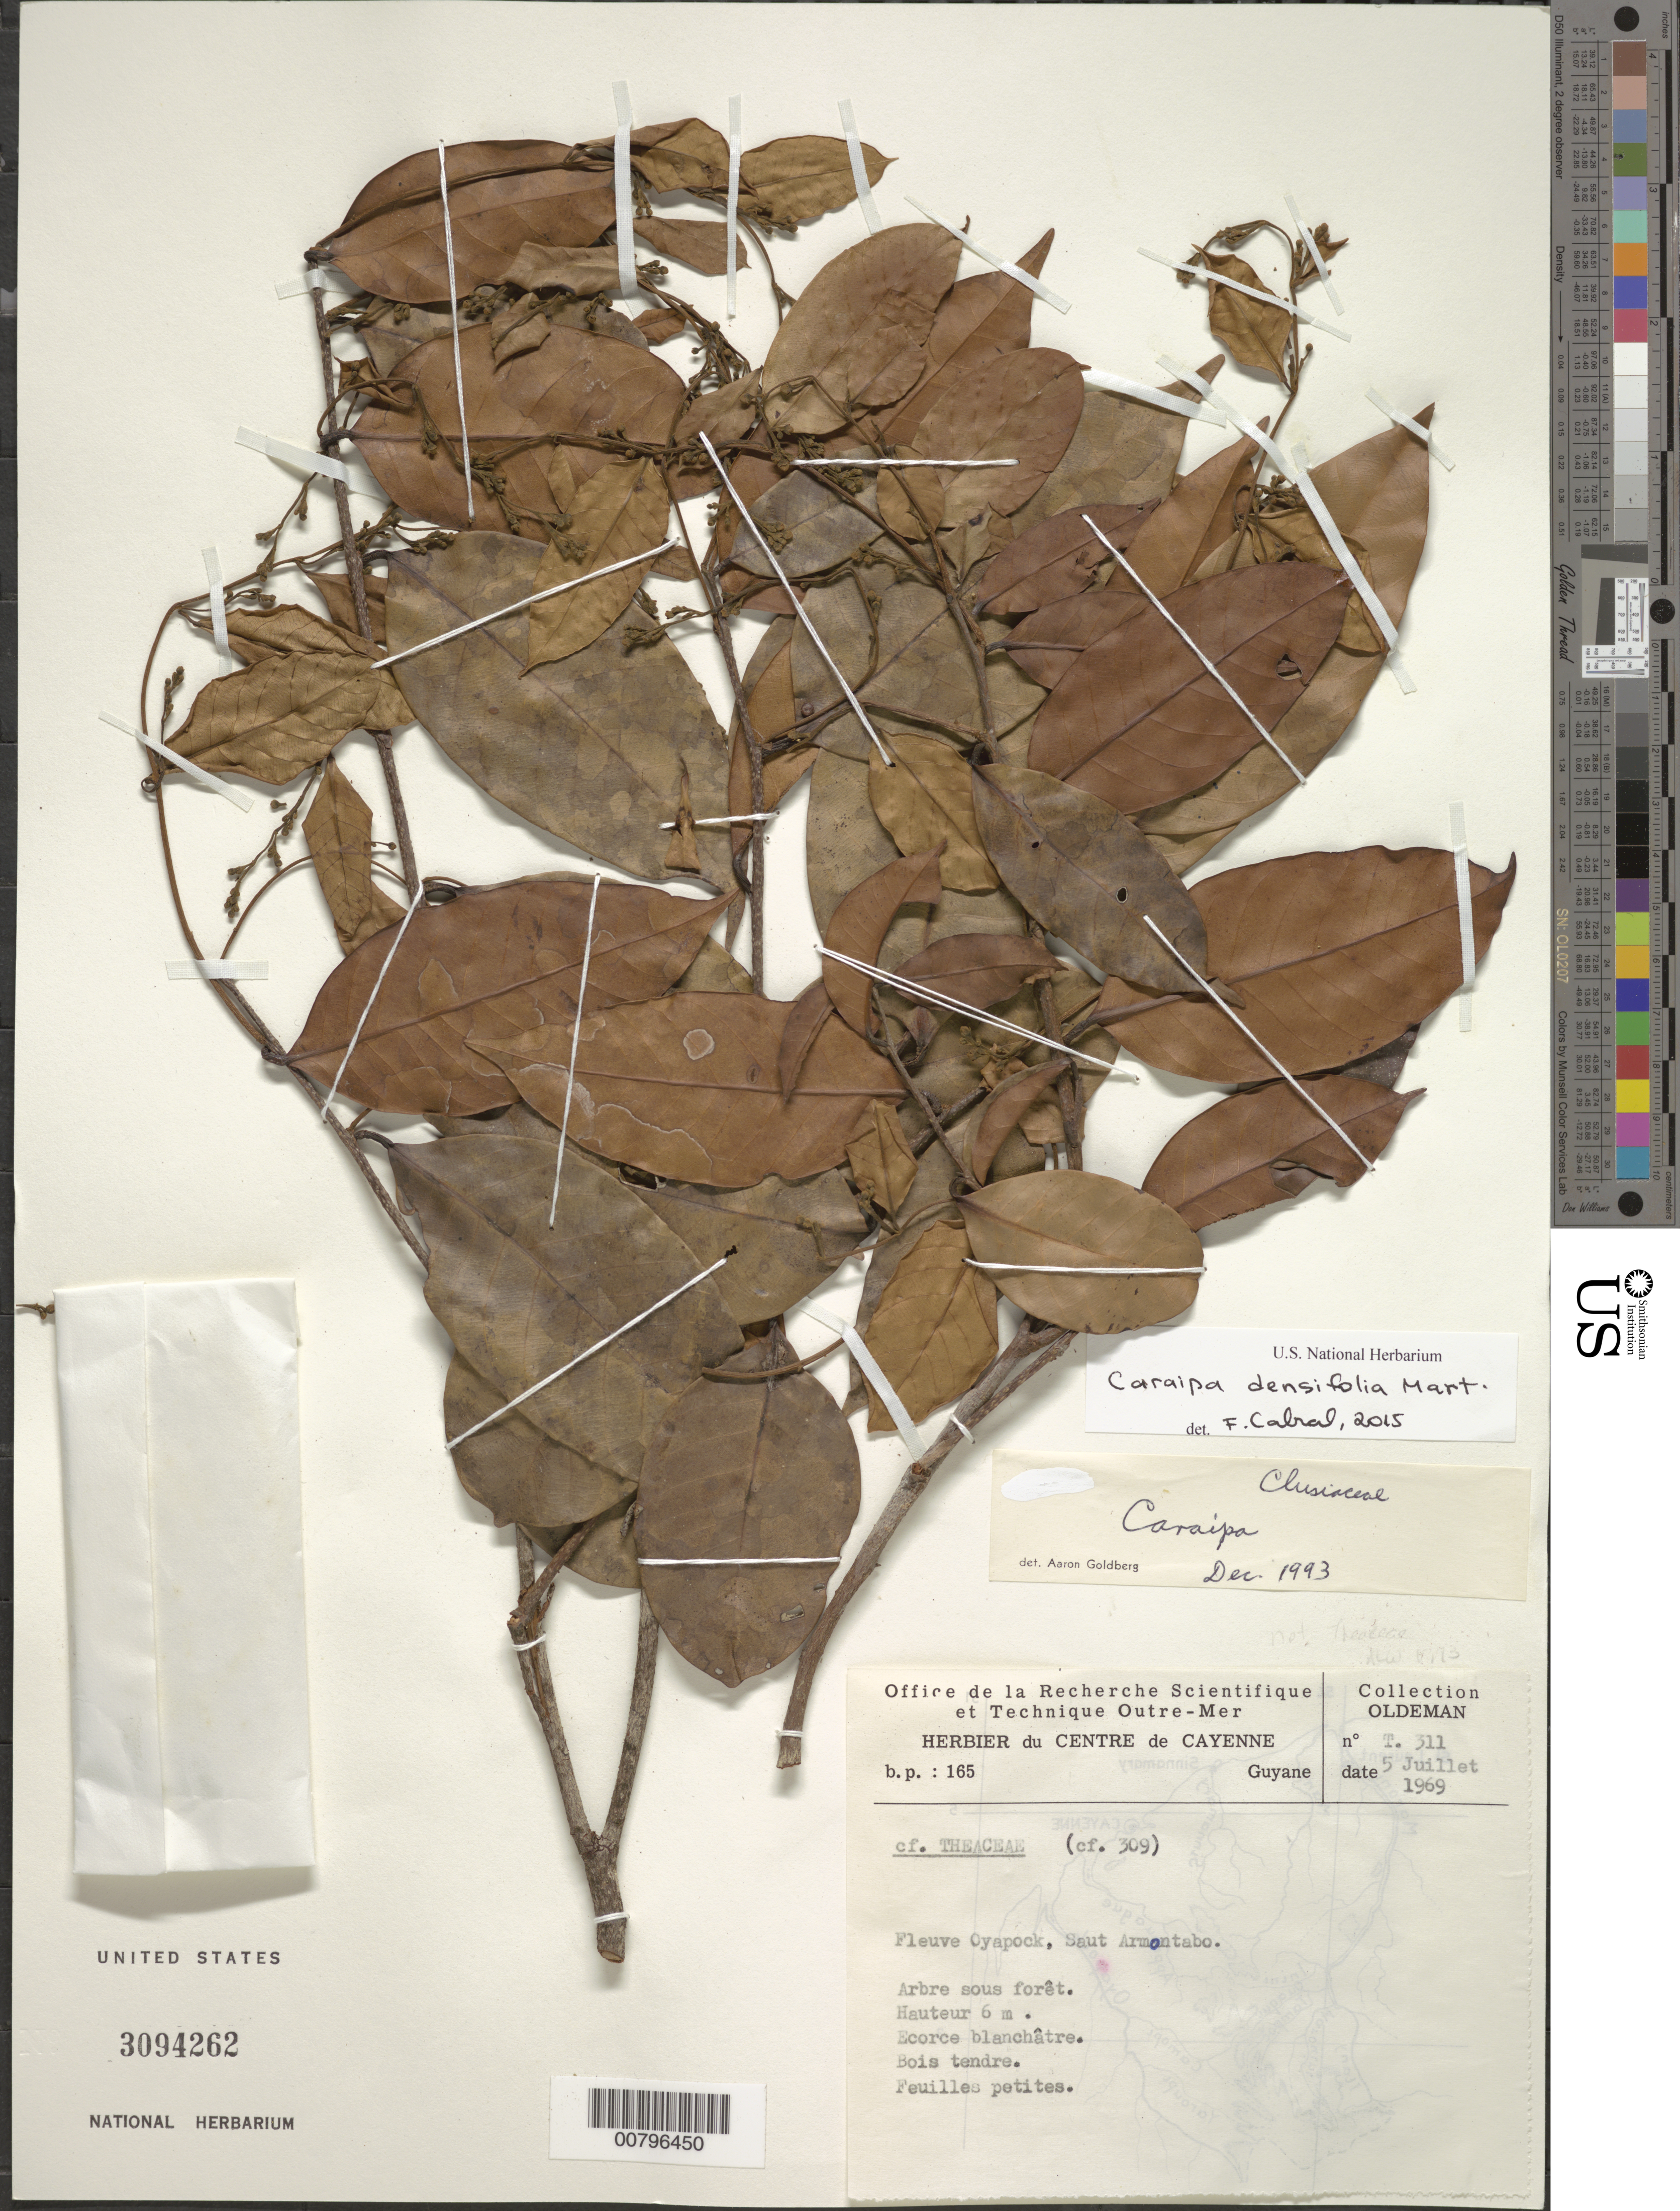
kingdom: Plantae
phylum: Tracheophyta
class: Magnoliopsida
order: Malpighiales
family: Calophyllaceae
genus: Caraipa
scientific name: Caraipa densifolia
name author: Mart.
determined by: Cabral, F. N.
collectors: R. Oldeman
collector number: T 311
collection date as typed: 5-Jul-69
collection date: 1969-07-05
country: French Guiana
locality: Fleuve Oyapock, Saut Armontabo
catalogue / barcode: US 3094262